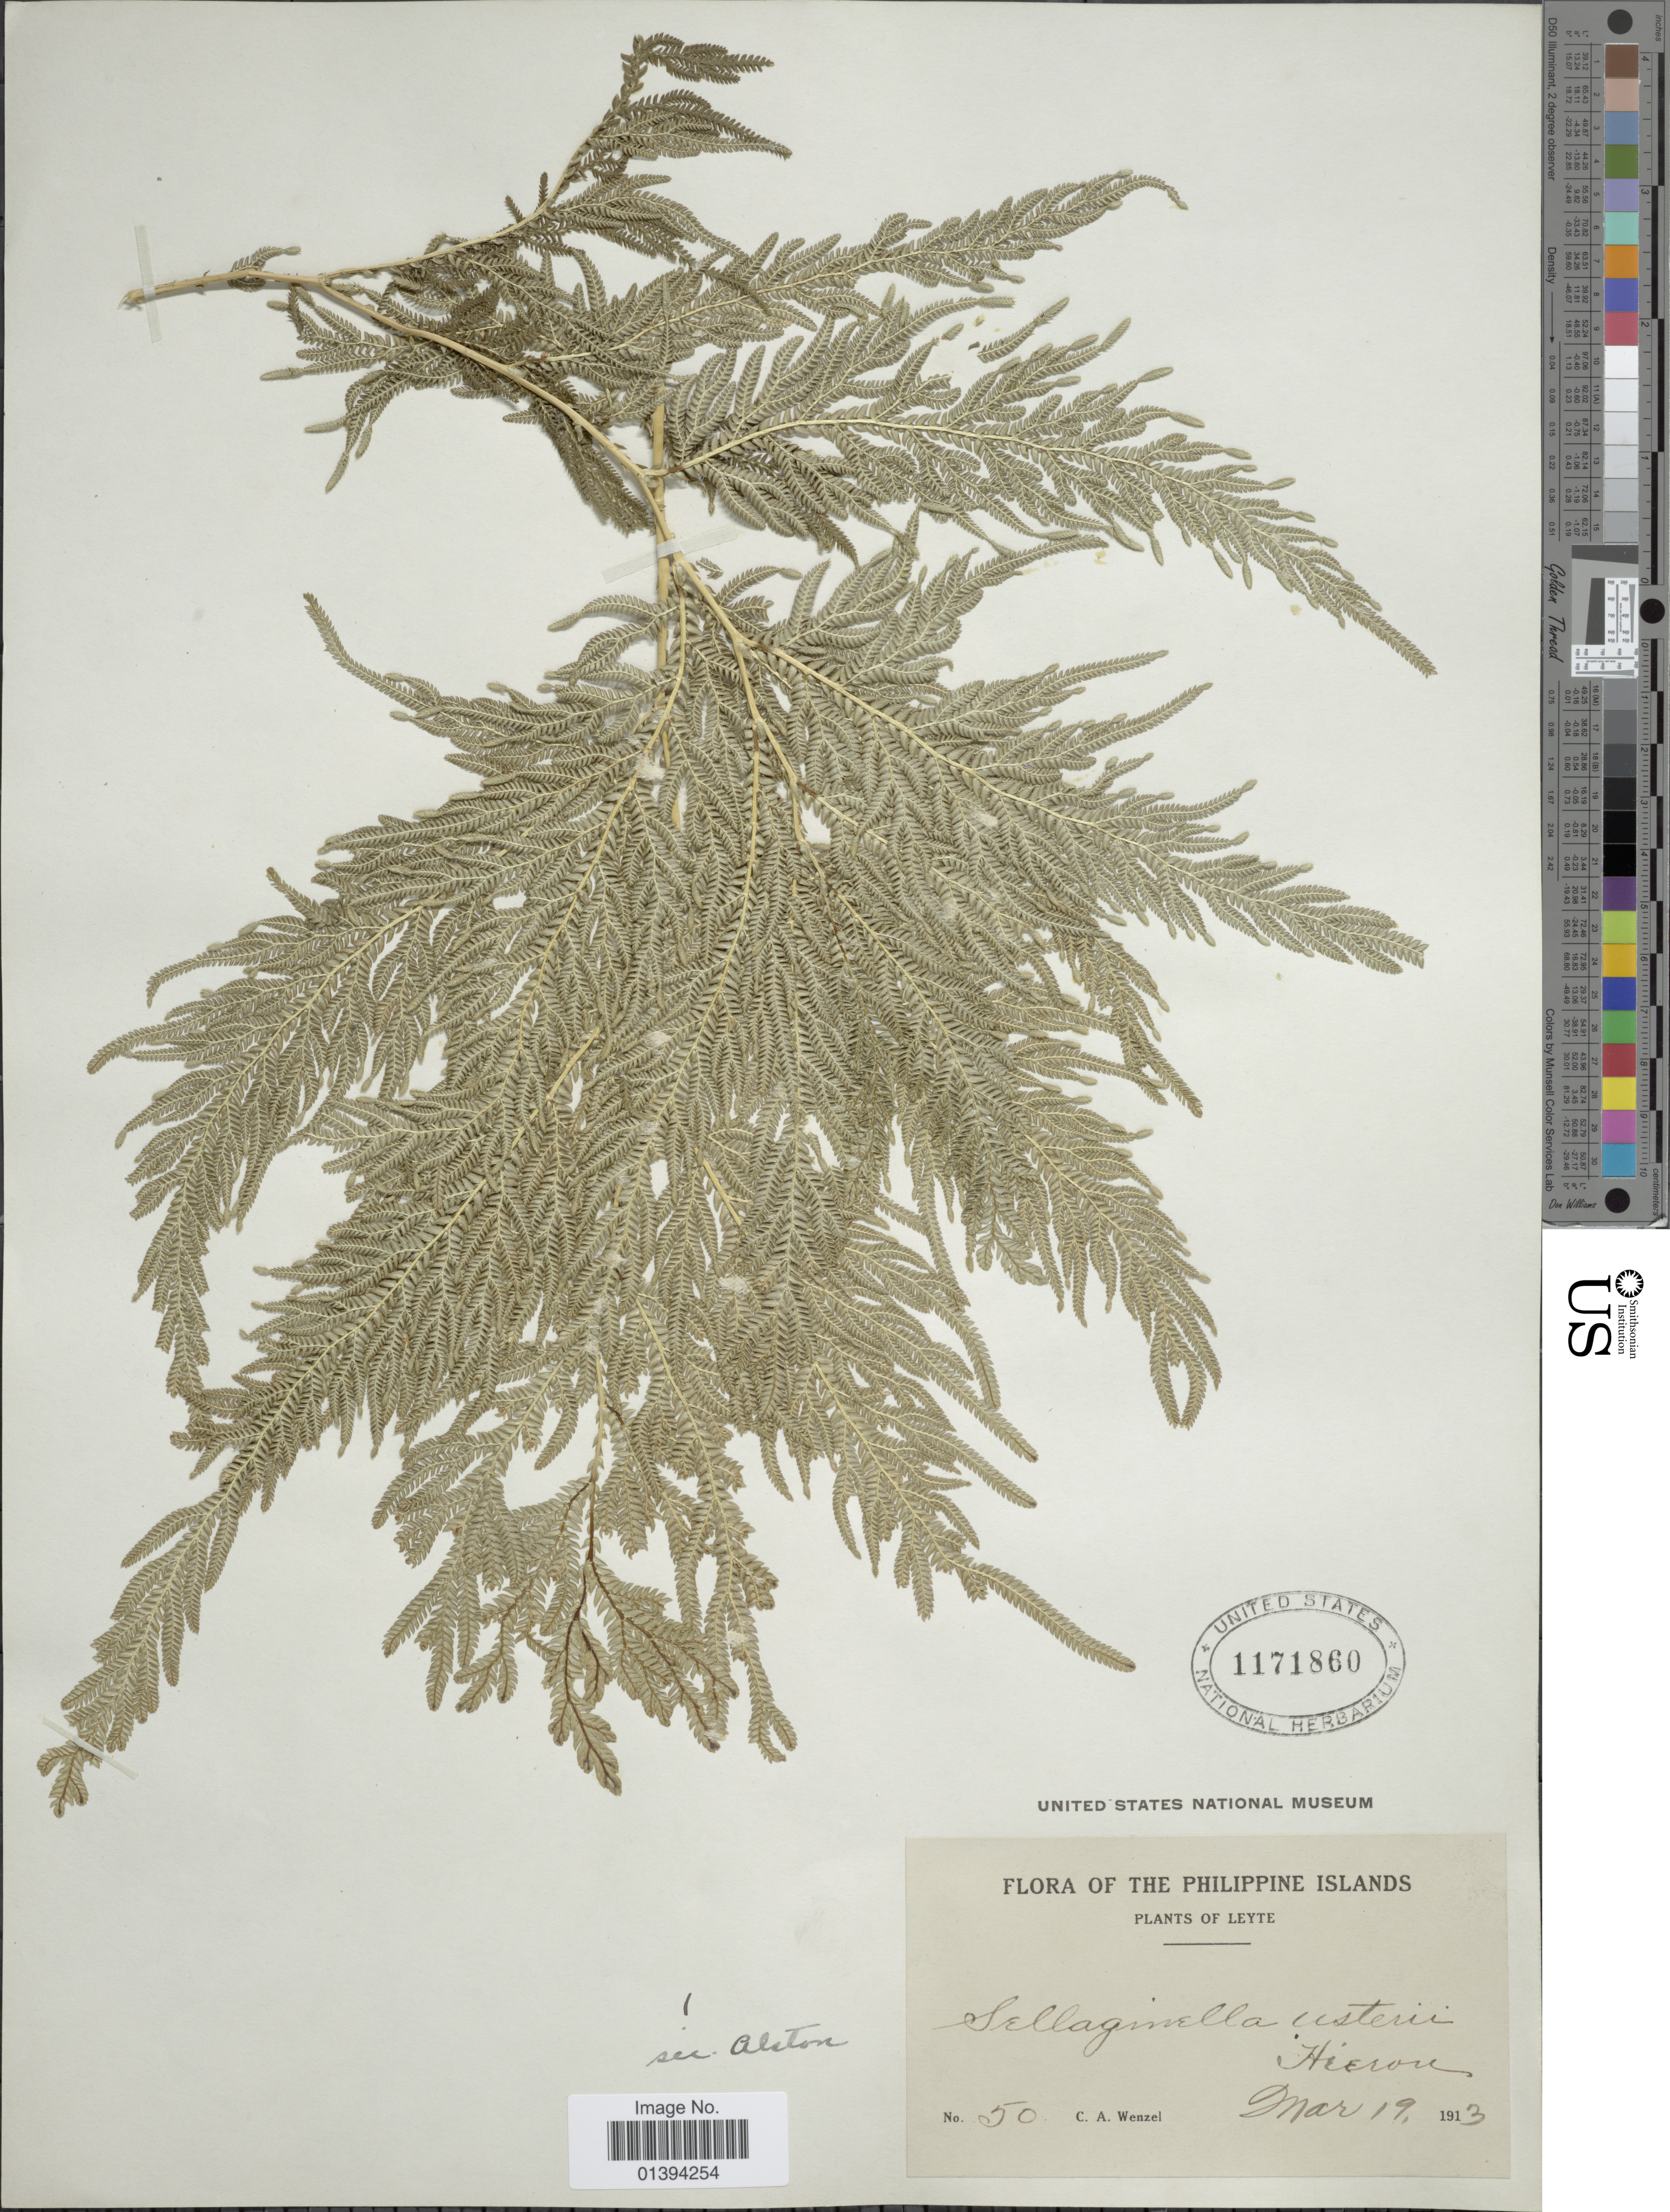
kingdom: Plantae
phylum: Tracheophyta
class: Lycopodiopsida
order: Selaginellales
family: Selaginellaceae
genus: Selaginella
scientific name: Selaginella usterii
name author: Hieron.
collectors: C. Wenzel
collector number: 50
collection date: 1913-03-19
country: Philippines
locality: Leyte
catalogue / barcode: US 1171860